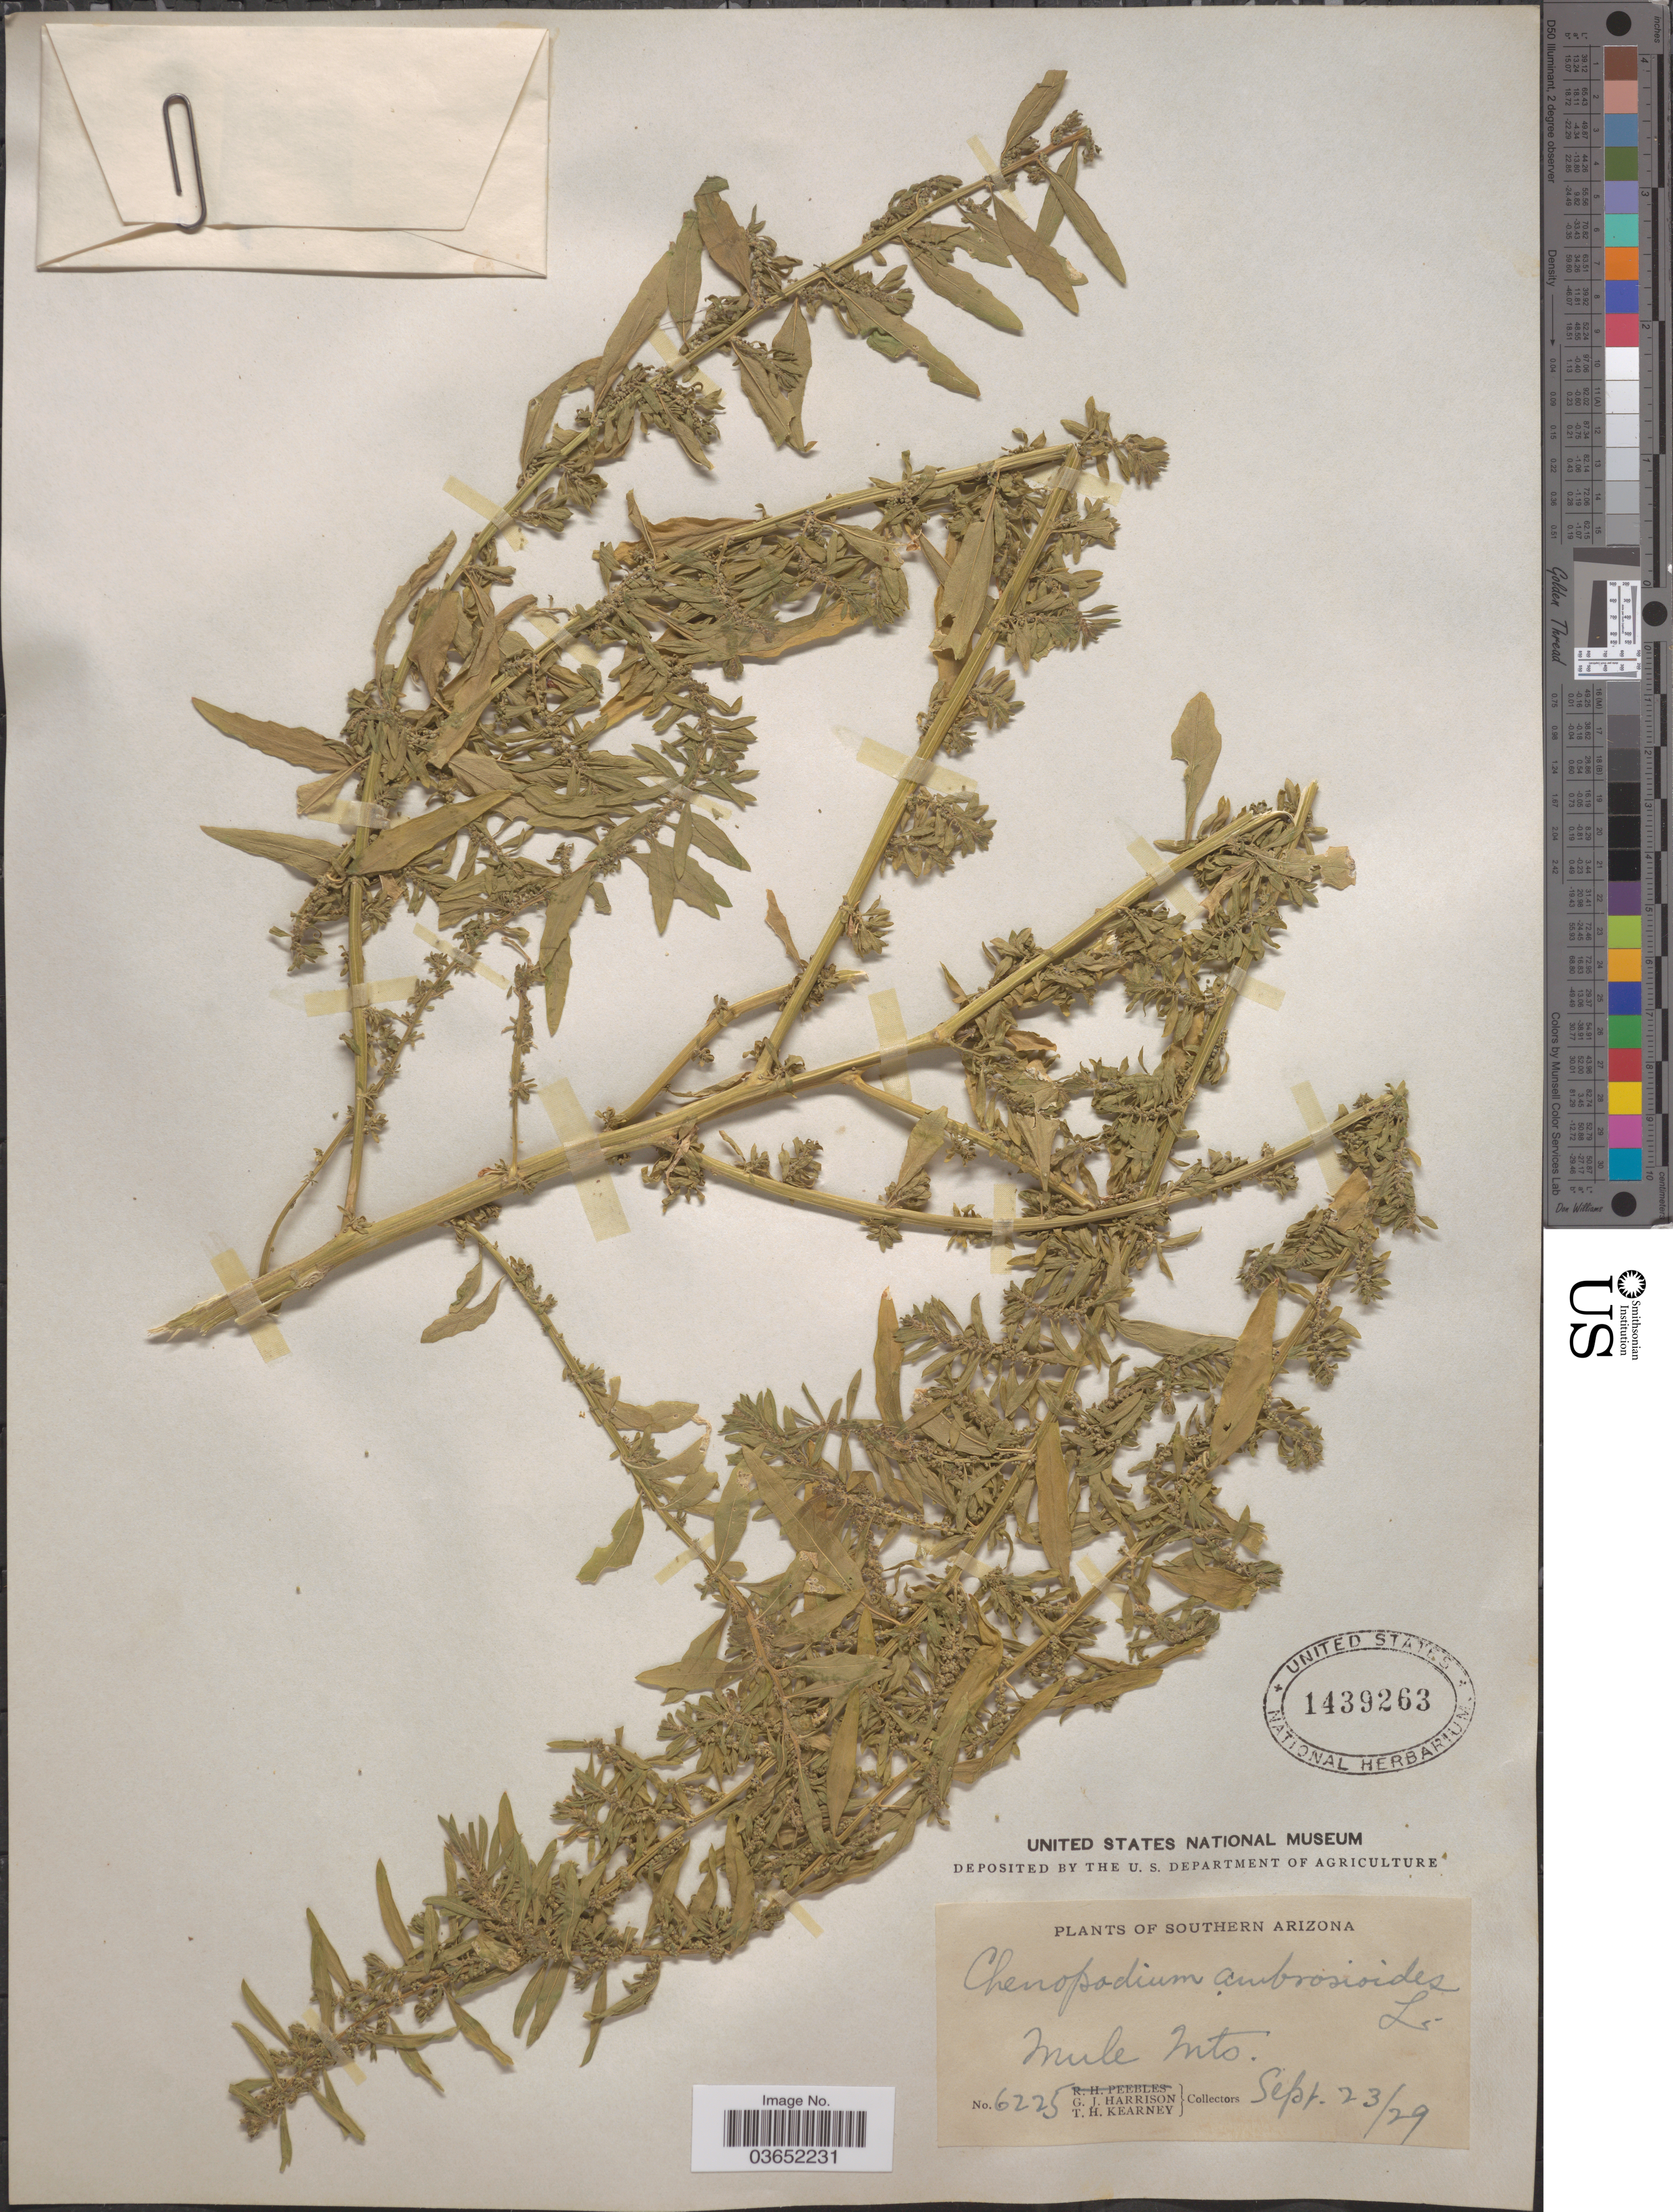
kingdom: Plantae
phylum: Tracheophyta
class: Magnoliopsida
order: Caryophyllales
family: Amaranthaceae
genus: Chenopodium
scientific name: Chenopodium ambrosioides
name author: L.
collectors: G. J. Harrison & T. H. Kearney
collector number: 6225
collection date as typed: Transcribed d/m/y: 23/9/29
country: United States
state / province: Arizona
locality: Southern Arizona. Mule Mts.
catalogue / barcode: US 1439263